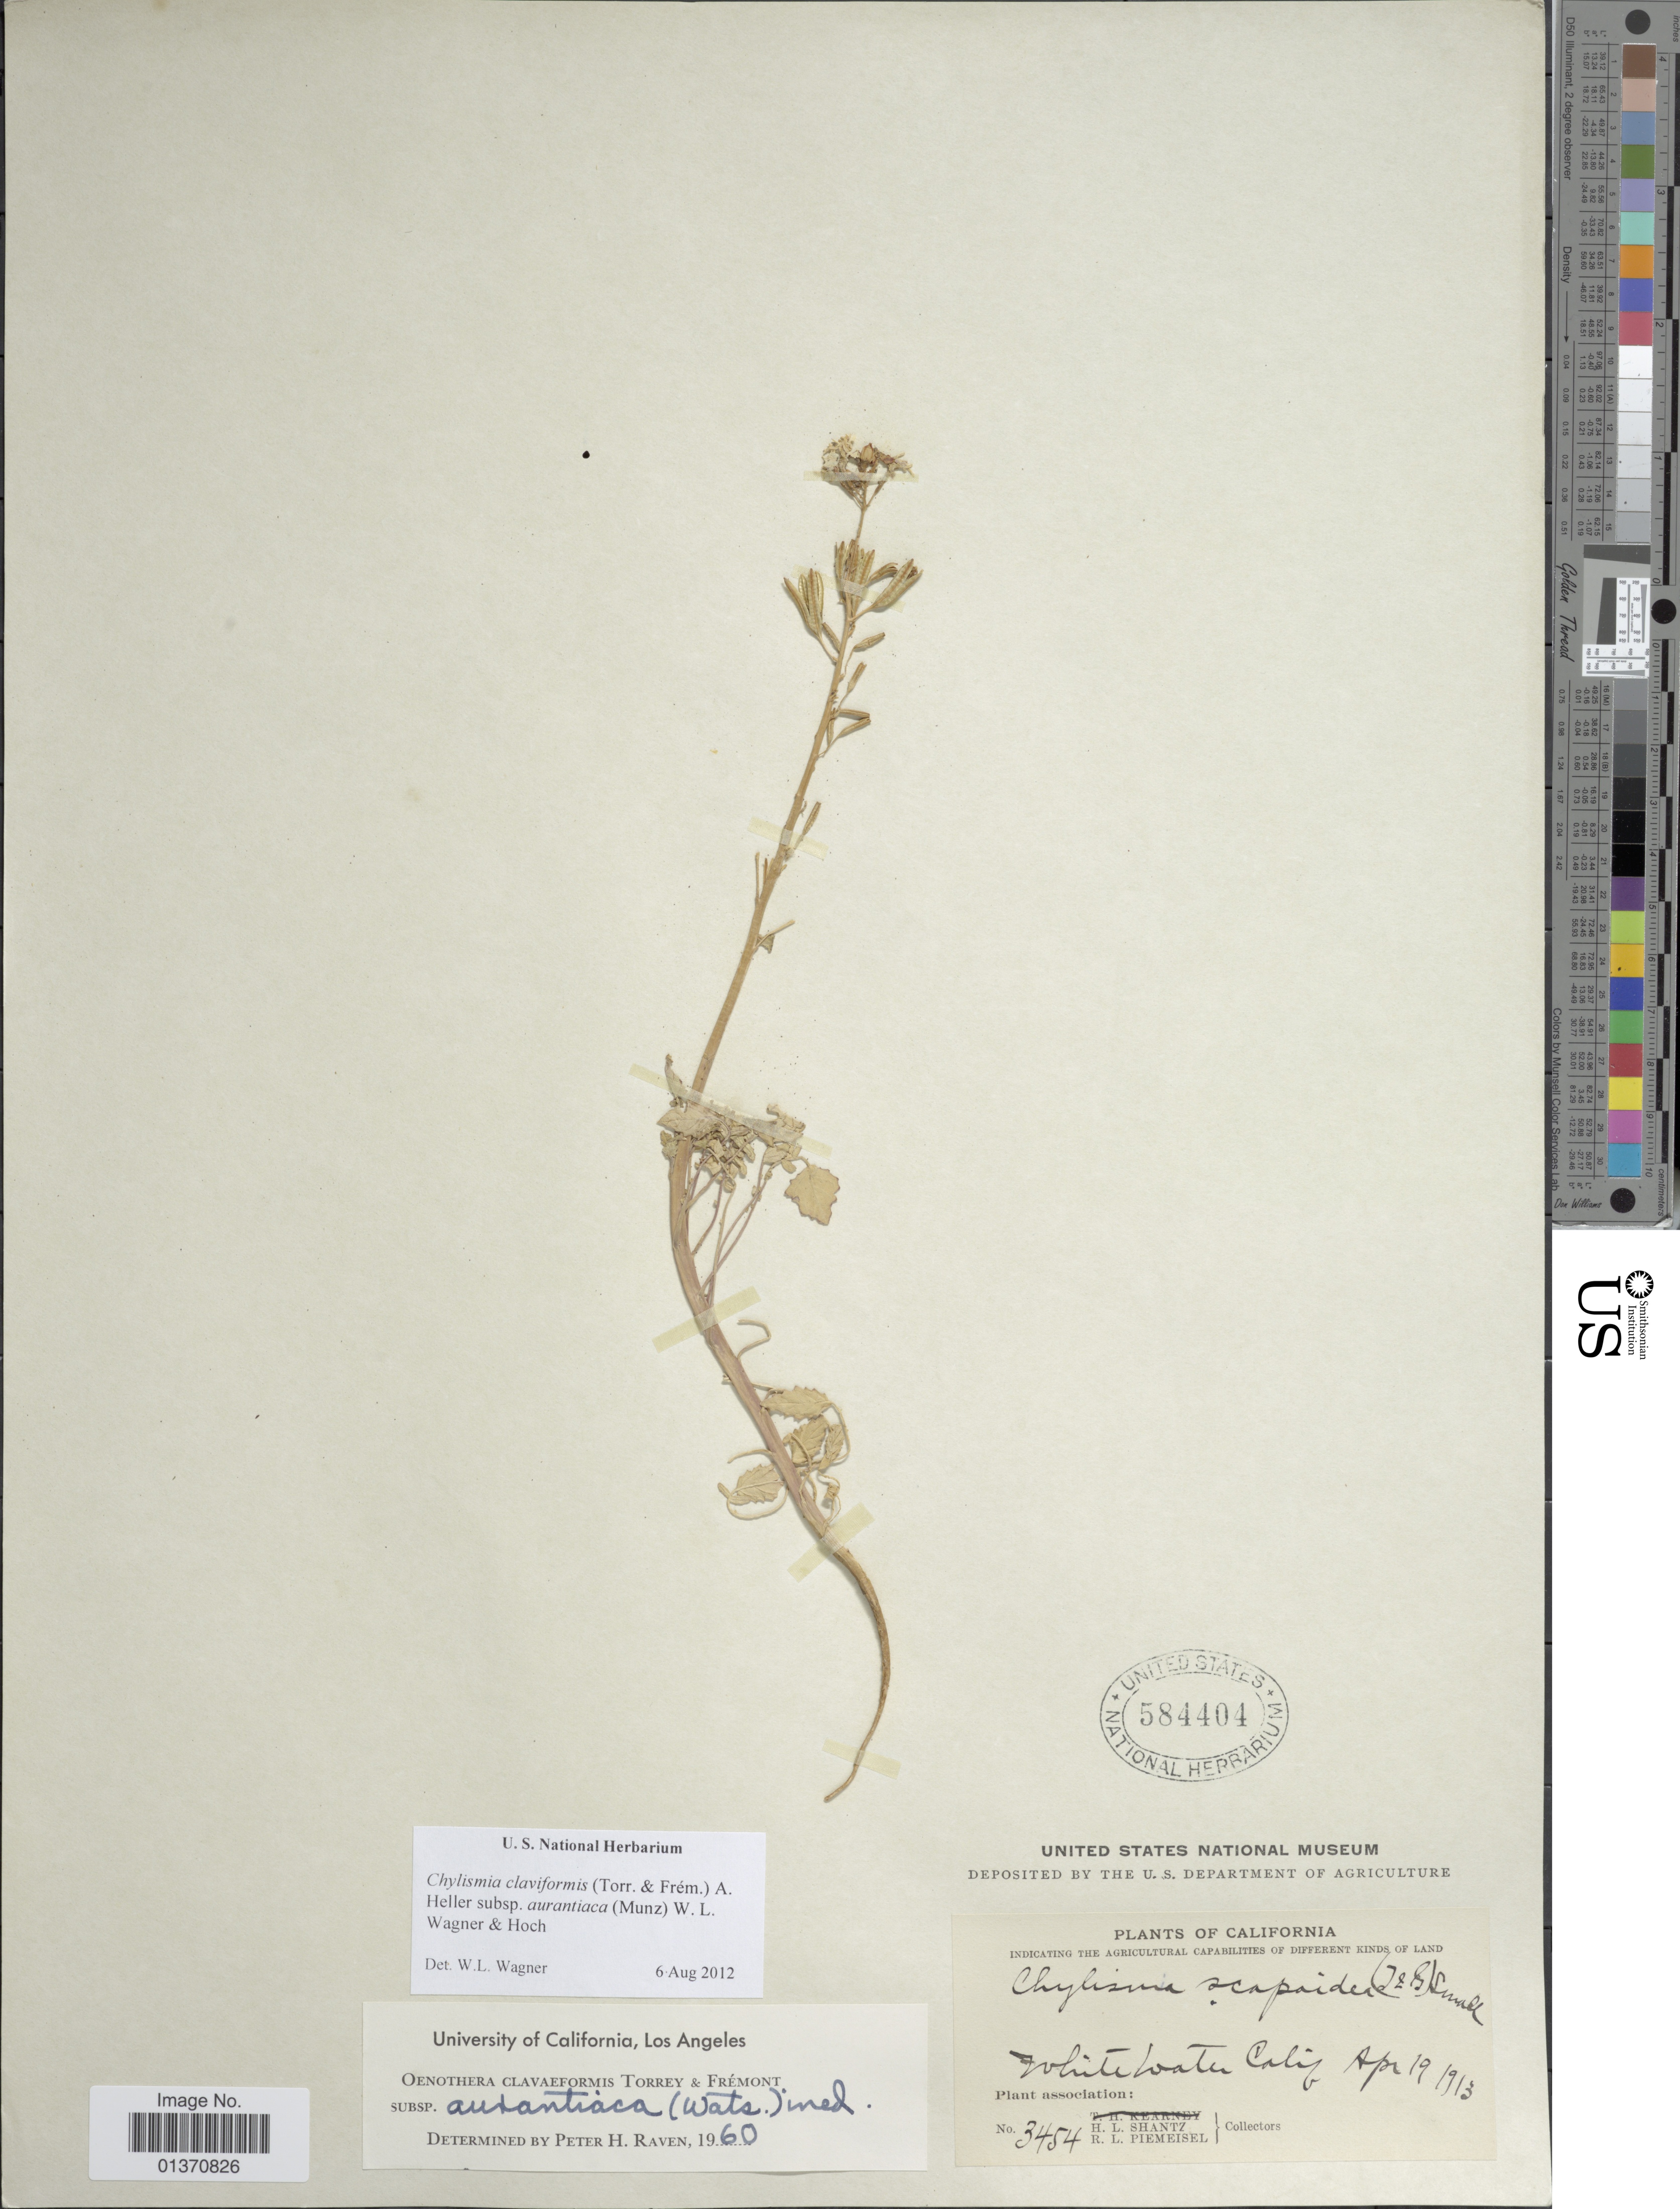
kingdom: Plantae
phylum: Tracheophyta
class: Magnoliopsida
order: Myrtales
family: Onagraceae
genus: Chylismia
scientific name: Chylismia claviformis subsp. aurantiaca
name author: (Munz) W.L. Wagner & Hoch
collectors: H. Shantz & R. Piemseisel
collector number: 3454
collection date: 1913-04-19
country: United States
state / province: California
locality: Whitewater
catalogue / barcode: US 584404